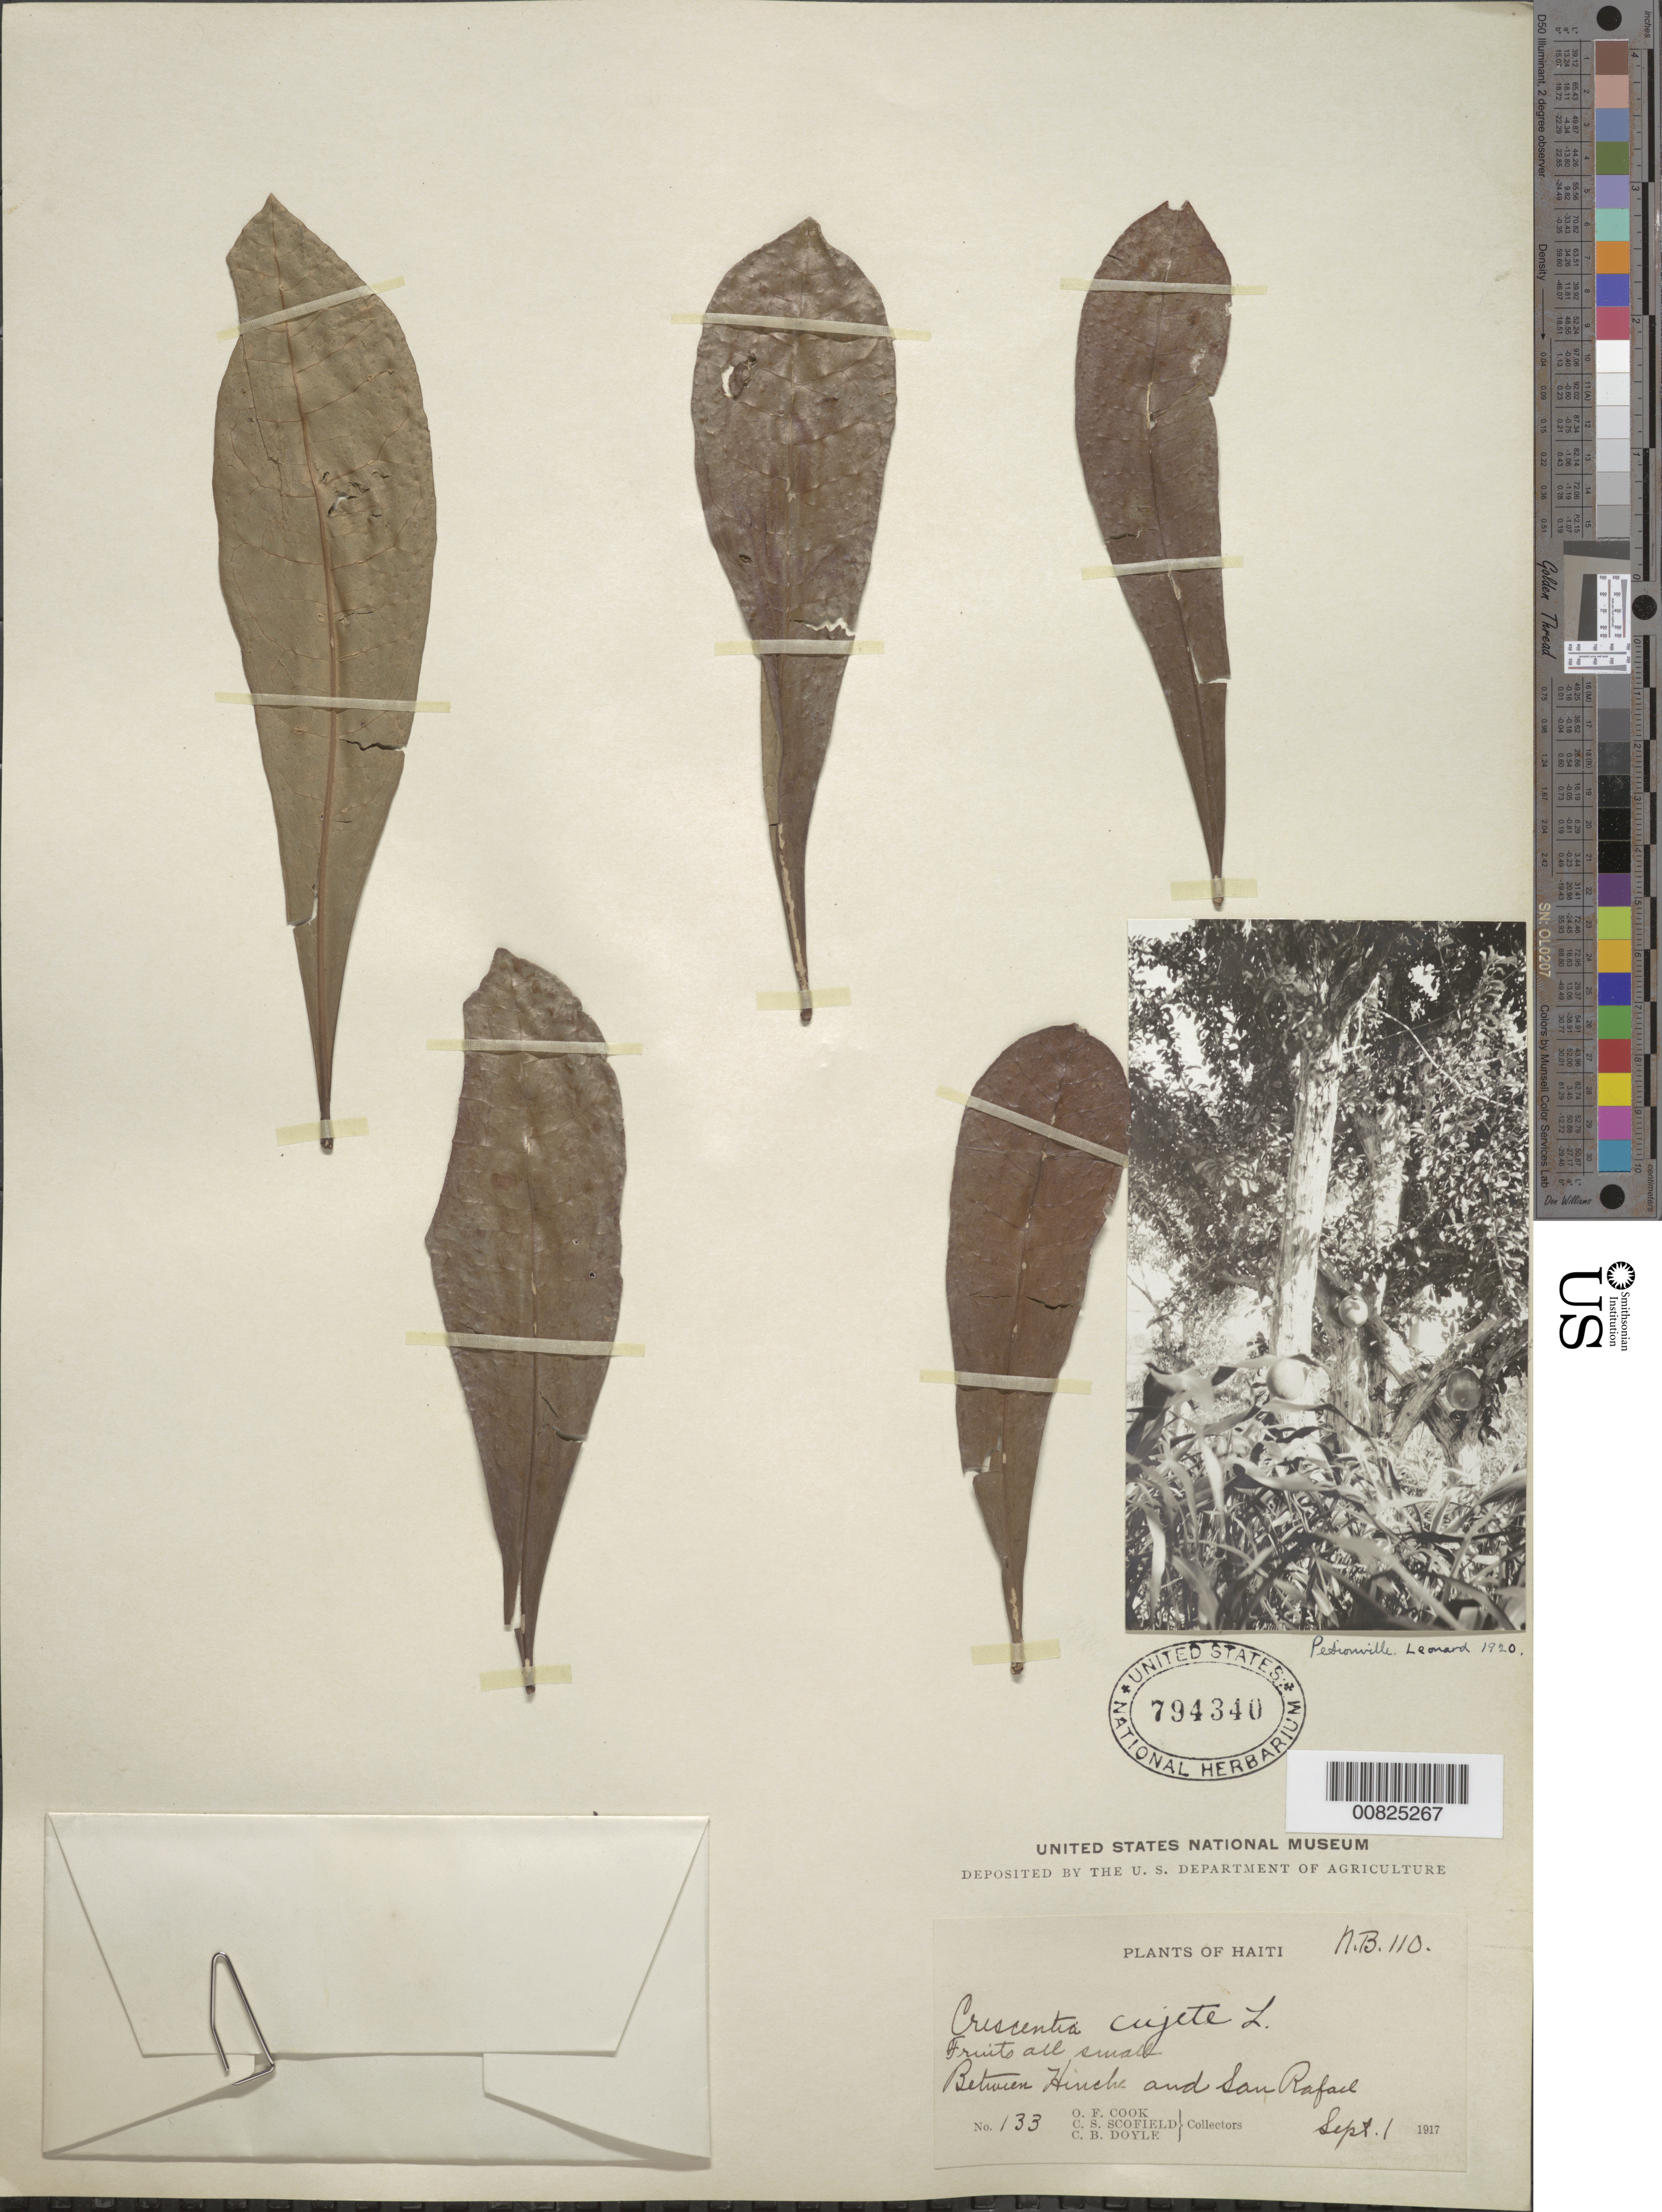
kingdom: Plantae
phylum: Tracheophyta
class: Magnoliopsida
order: Lamiales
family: Bignoniaceae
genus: Crescentia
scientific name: Crescentia cujete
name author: L.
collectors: O. F. Cook, C. Scofield & C. Doyle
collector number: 133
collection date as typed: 01 Sep 1917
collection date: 1917-09-01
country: Haiti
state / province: Nord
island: Hispaniola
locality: Between Hinche and San Rafael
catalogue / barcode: US 794340